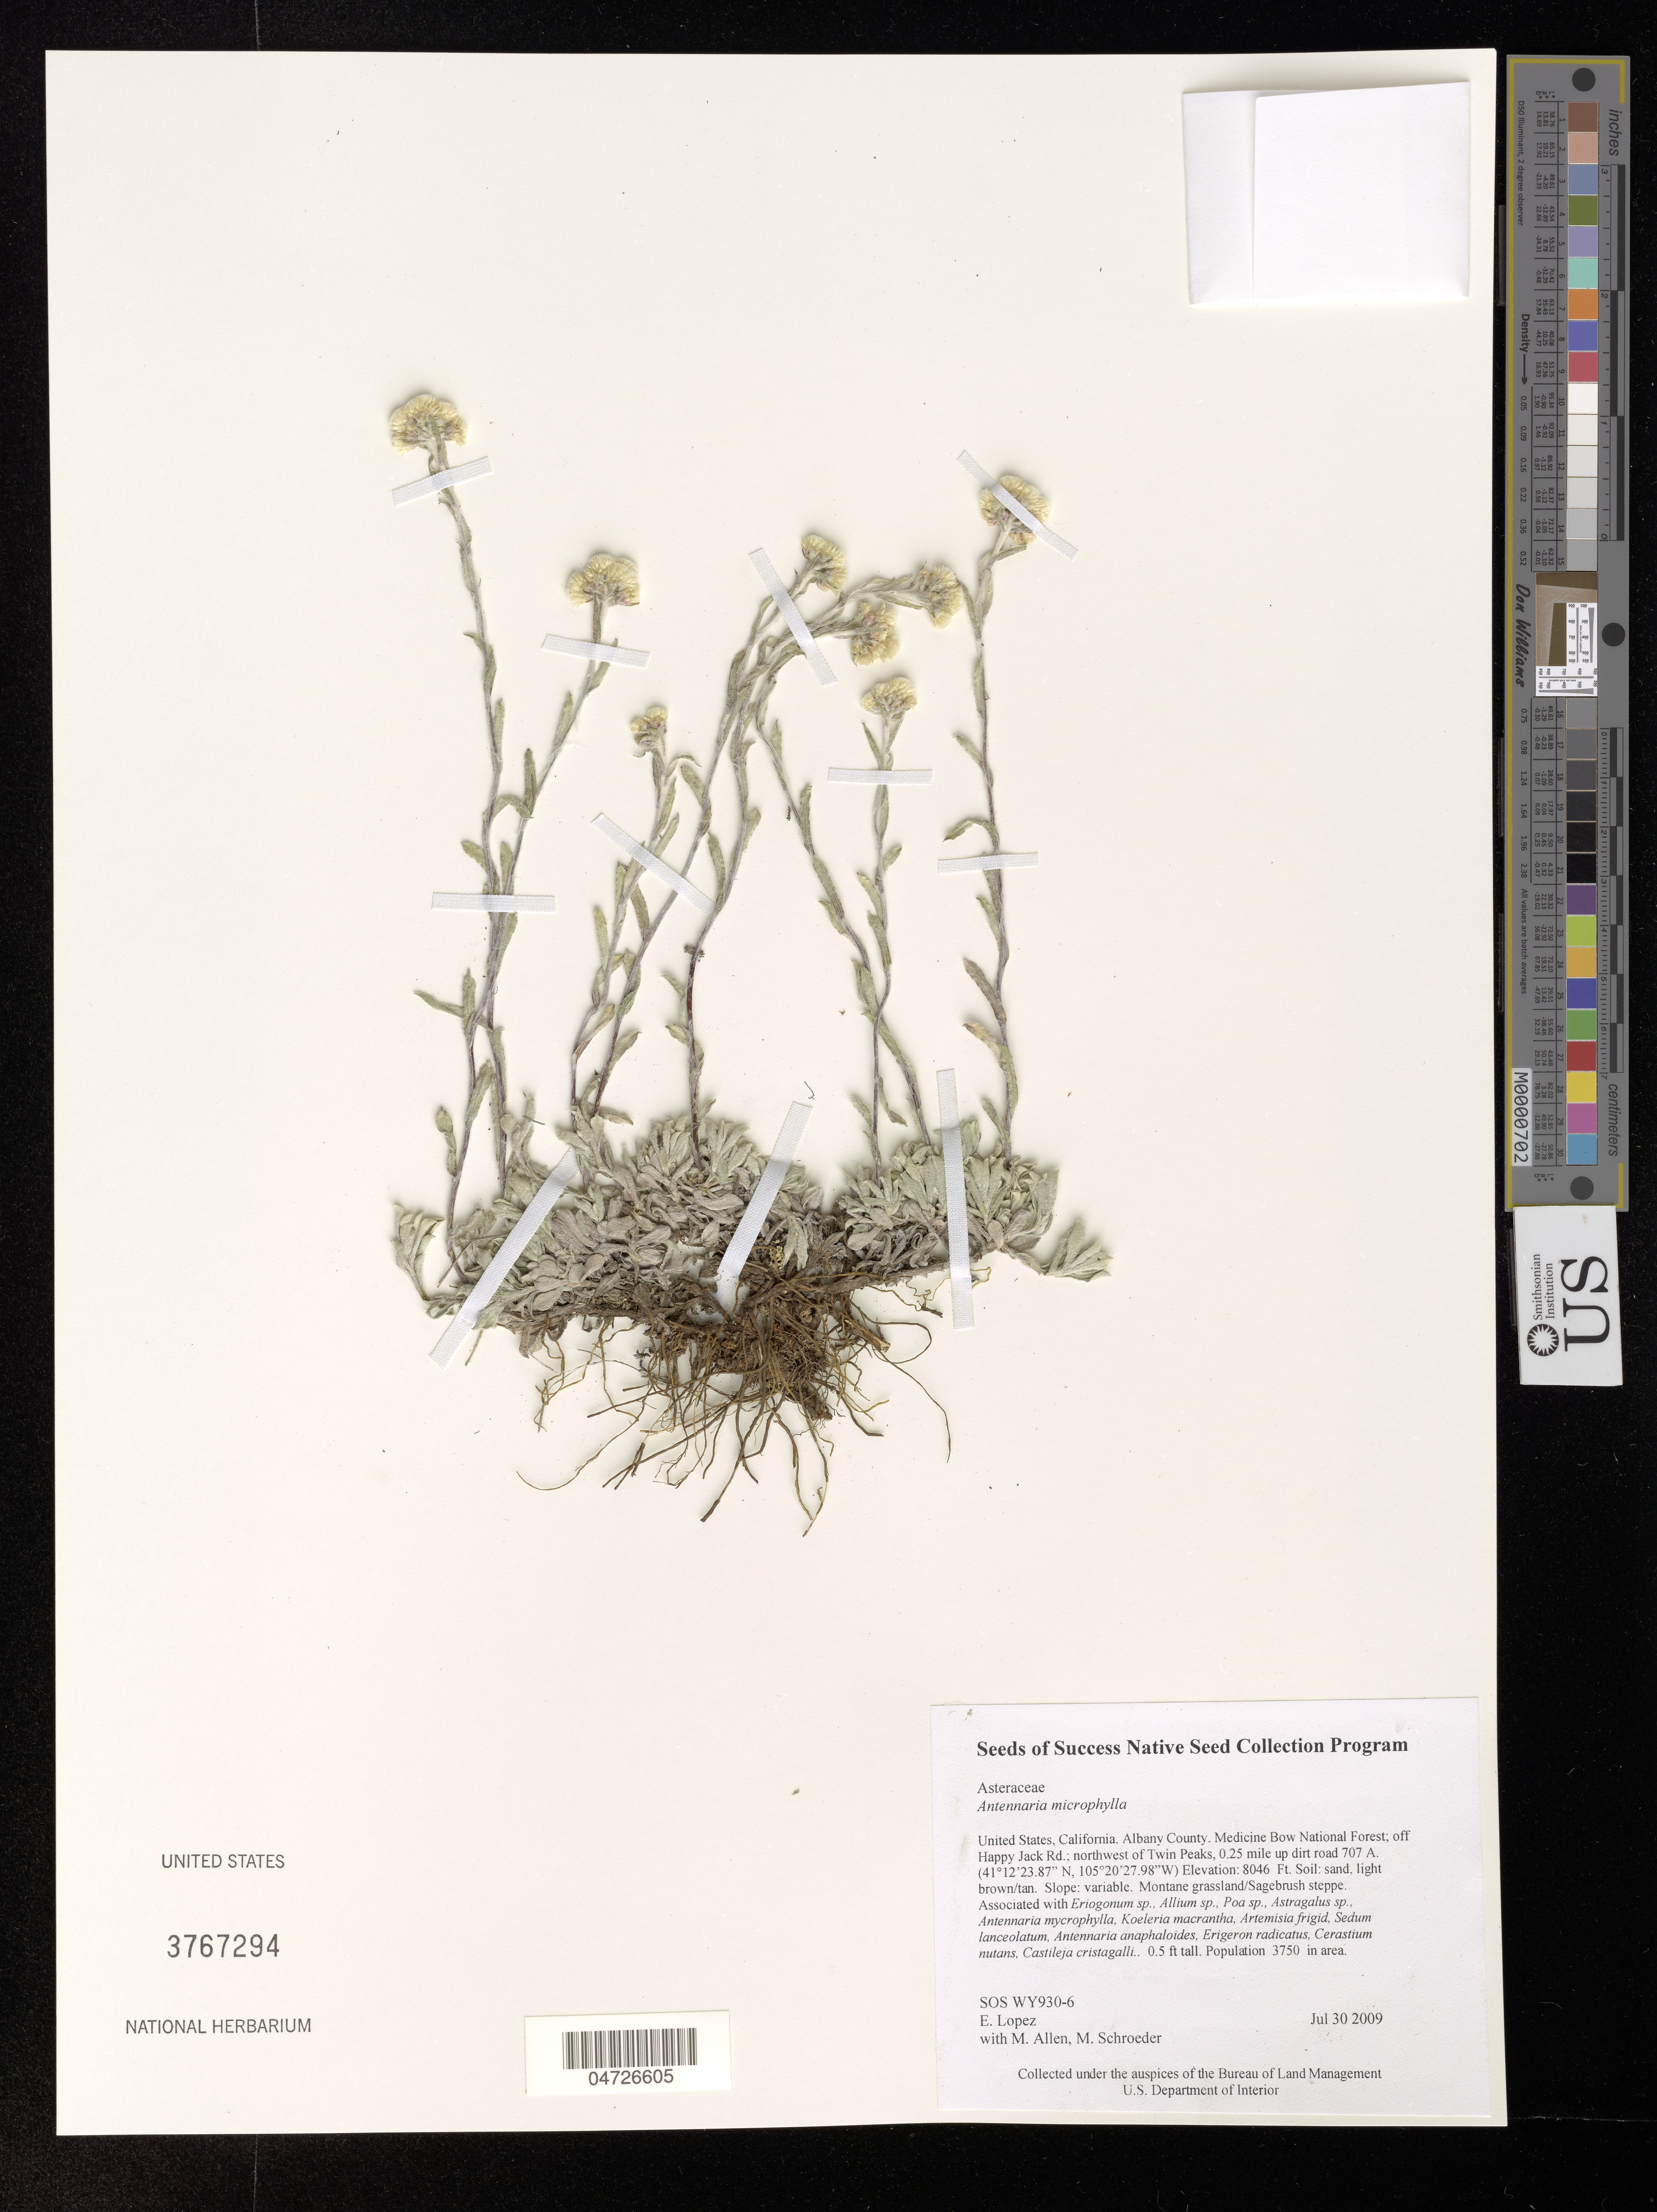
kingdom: Plantae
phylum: Tracheophyta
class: Magnoliopsida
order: Asterales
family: Asteraceae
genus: Antennaria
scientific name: Antennaria microphylla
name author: Rydb.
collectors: E. Lopez, M. Allen & M. Schroeder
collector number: SOS WY930-6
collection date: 2009-07-30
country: United States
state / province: California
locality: Albany County. Medicine Bow National Forest; off Happy Jack Rd.; northwest of Twin Peaks, 0.25 mile up dirt road 707 A.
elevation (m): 2452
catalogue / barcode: US 3767294